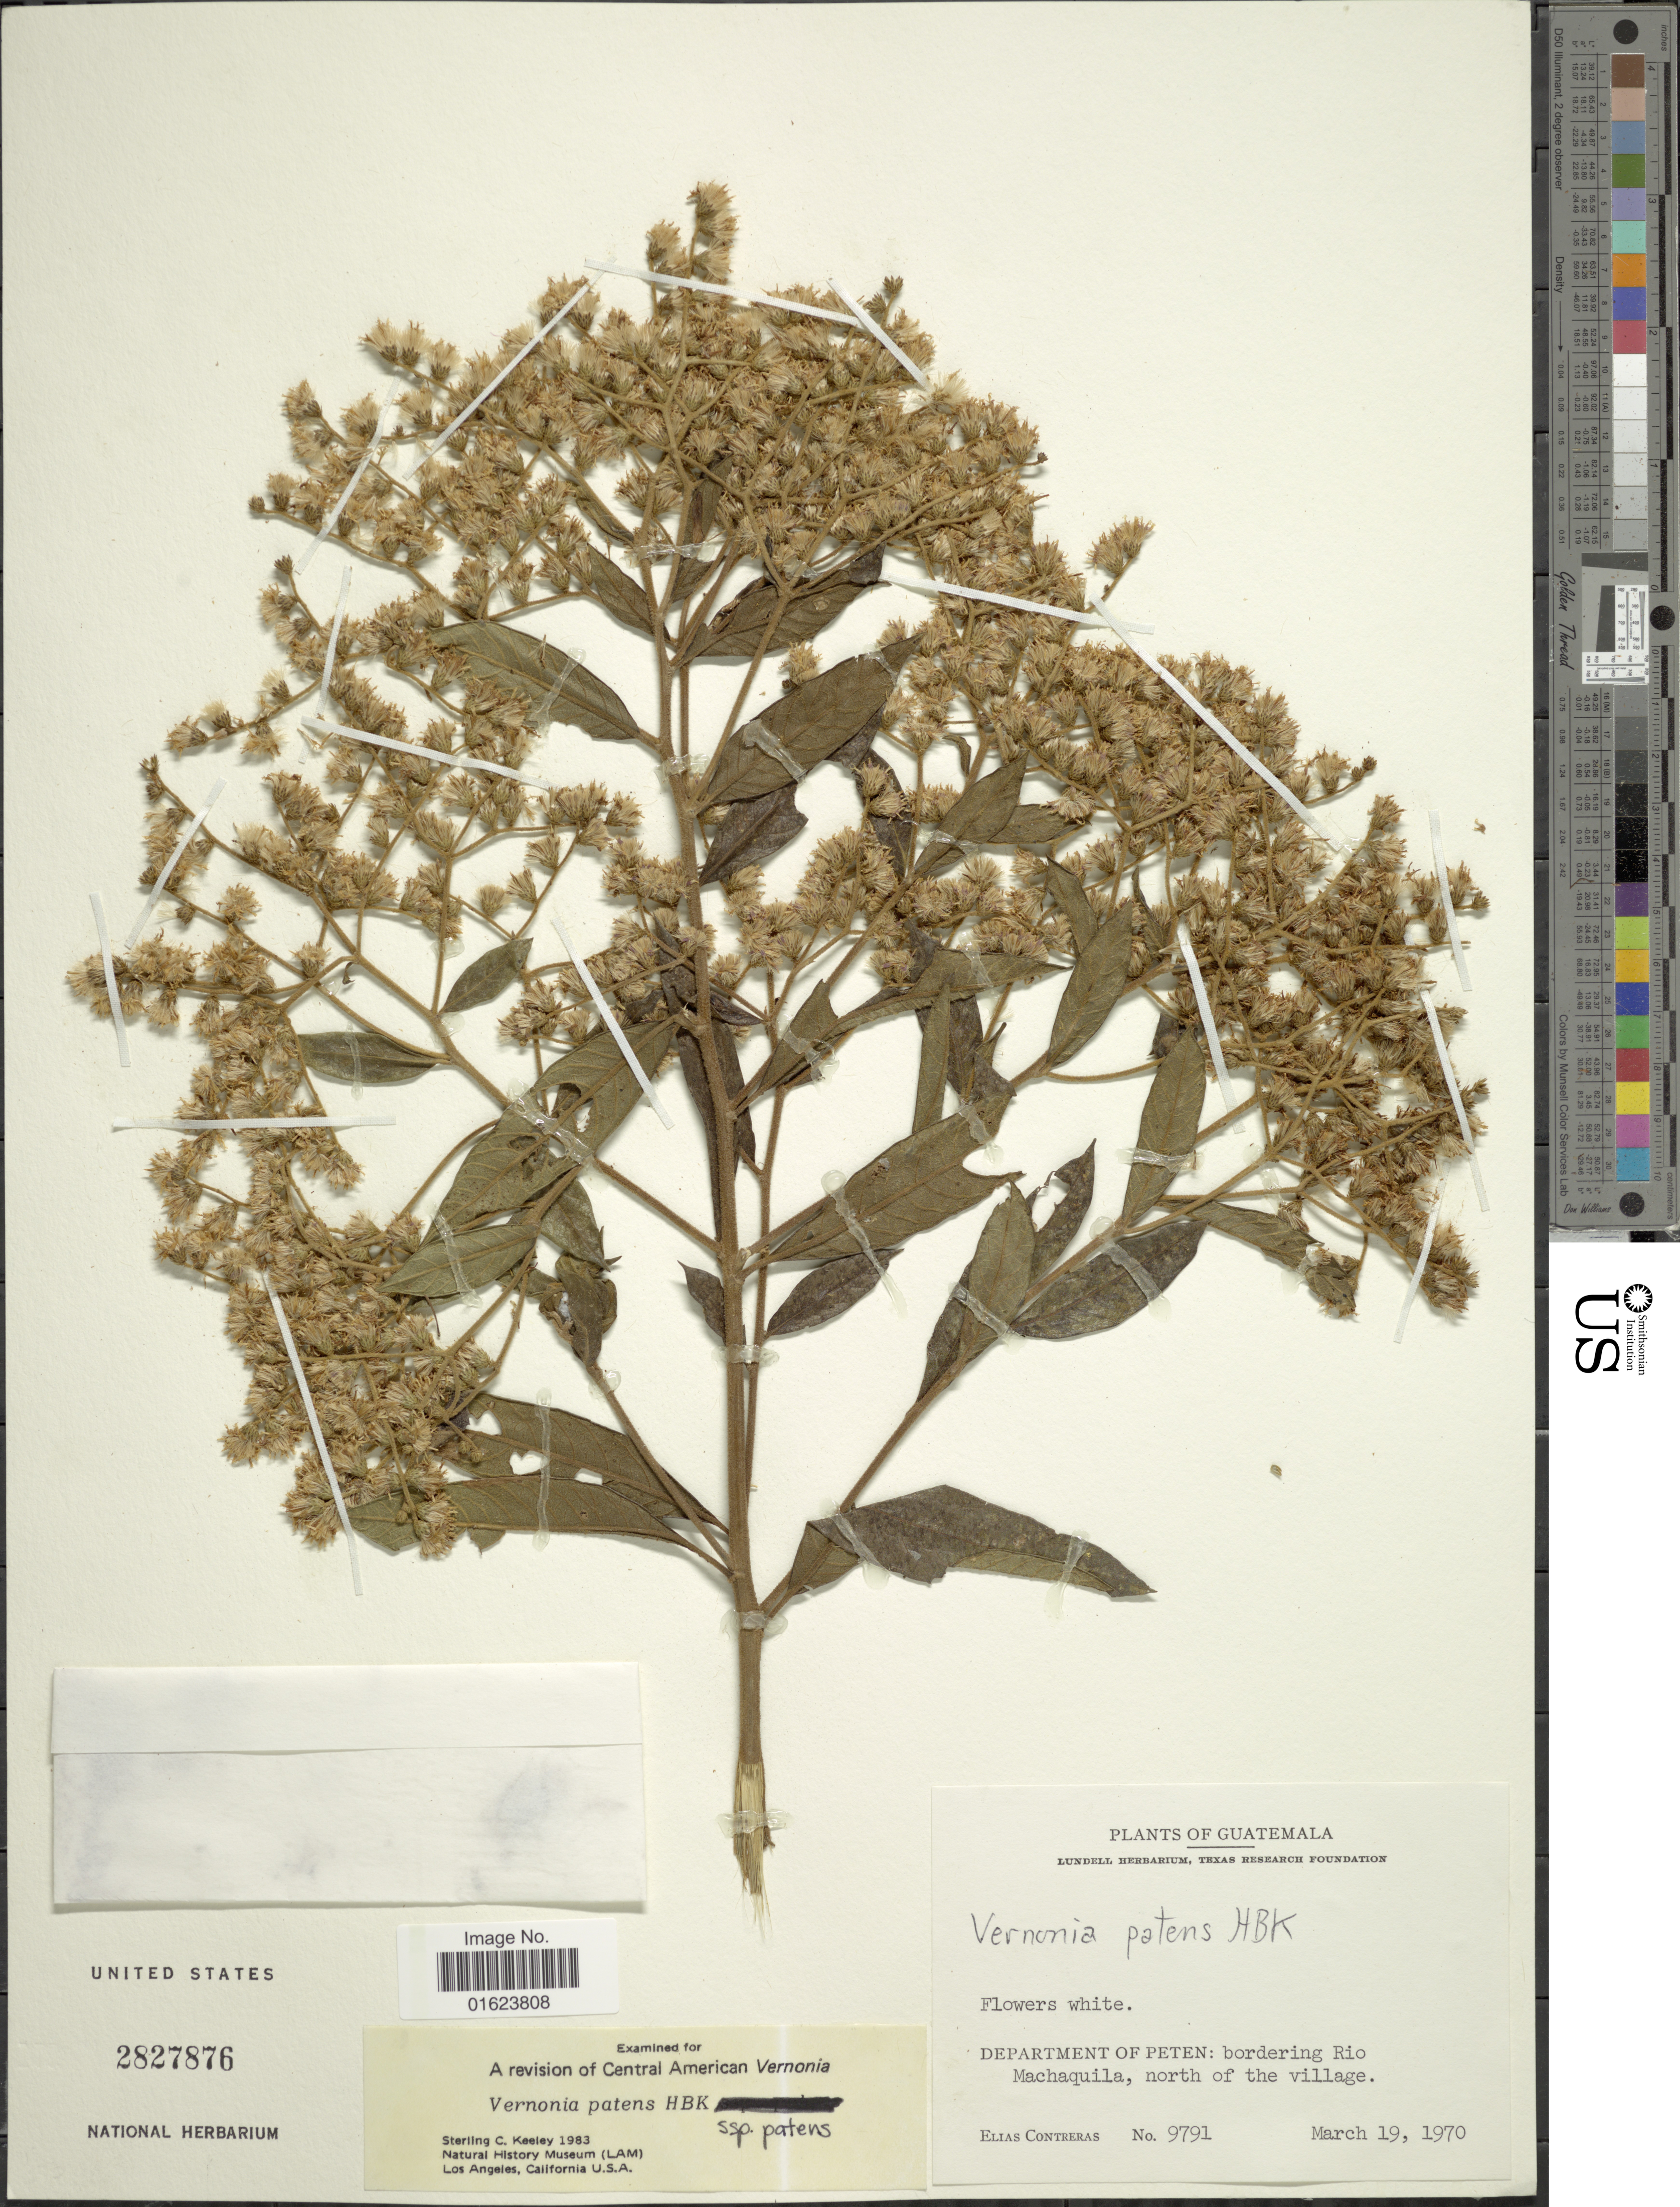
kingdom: Plantae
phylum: Tracheophyta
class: Magnoliopsida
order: Asterales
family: Asteraceae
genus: Vernonanthura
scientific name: Vernonanthura patens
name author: (Kunth) H. Rob.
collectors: E. Contreras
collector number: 9791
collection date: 1970-03-19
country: Guatemala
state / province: El Petén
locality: Department of Peten: bordering Rio Machaquila, north of village.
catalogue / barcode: US 2827876